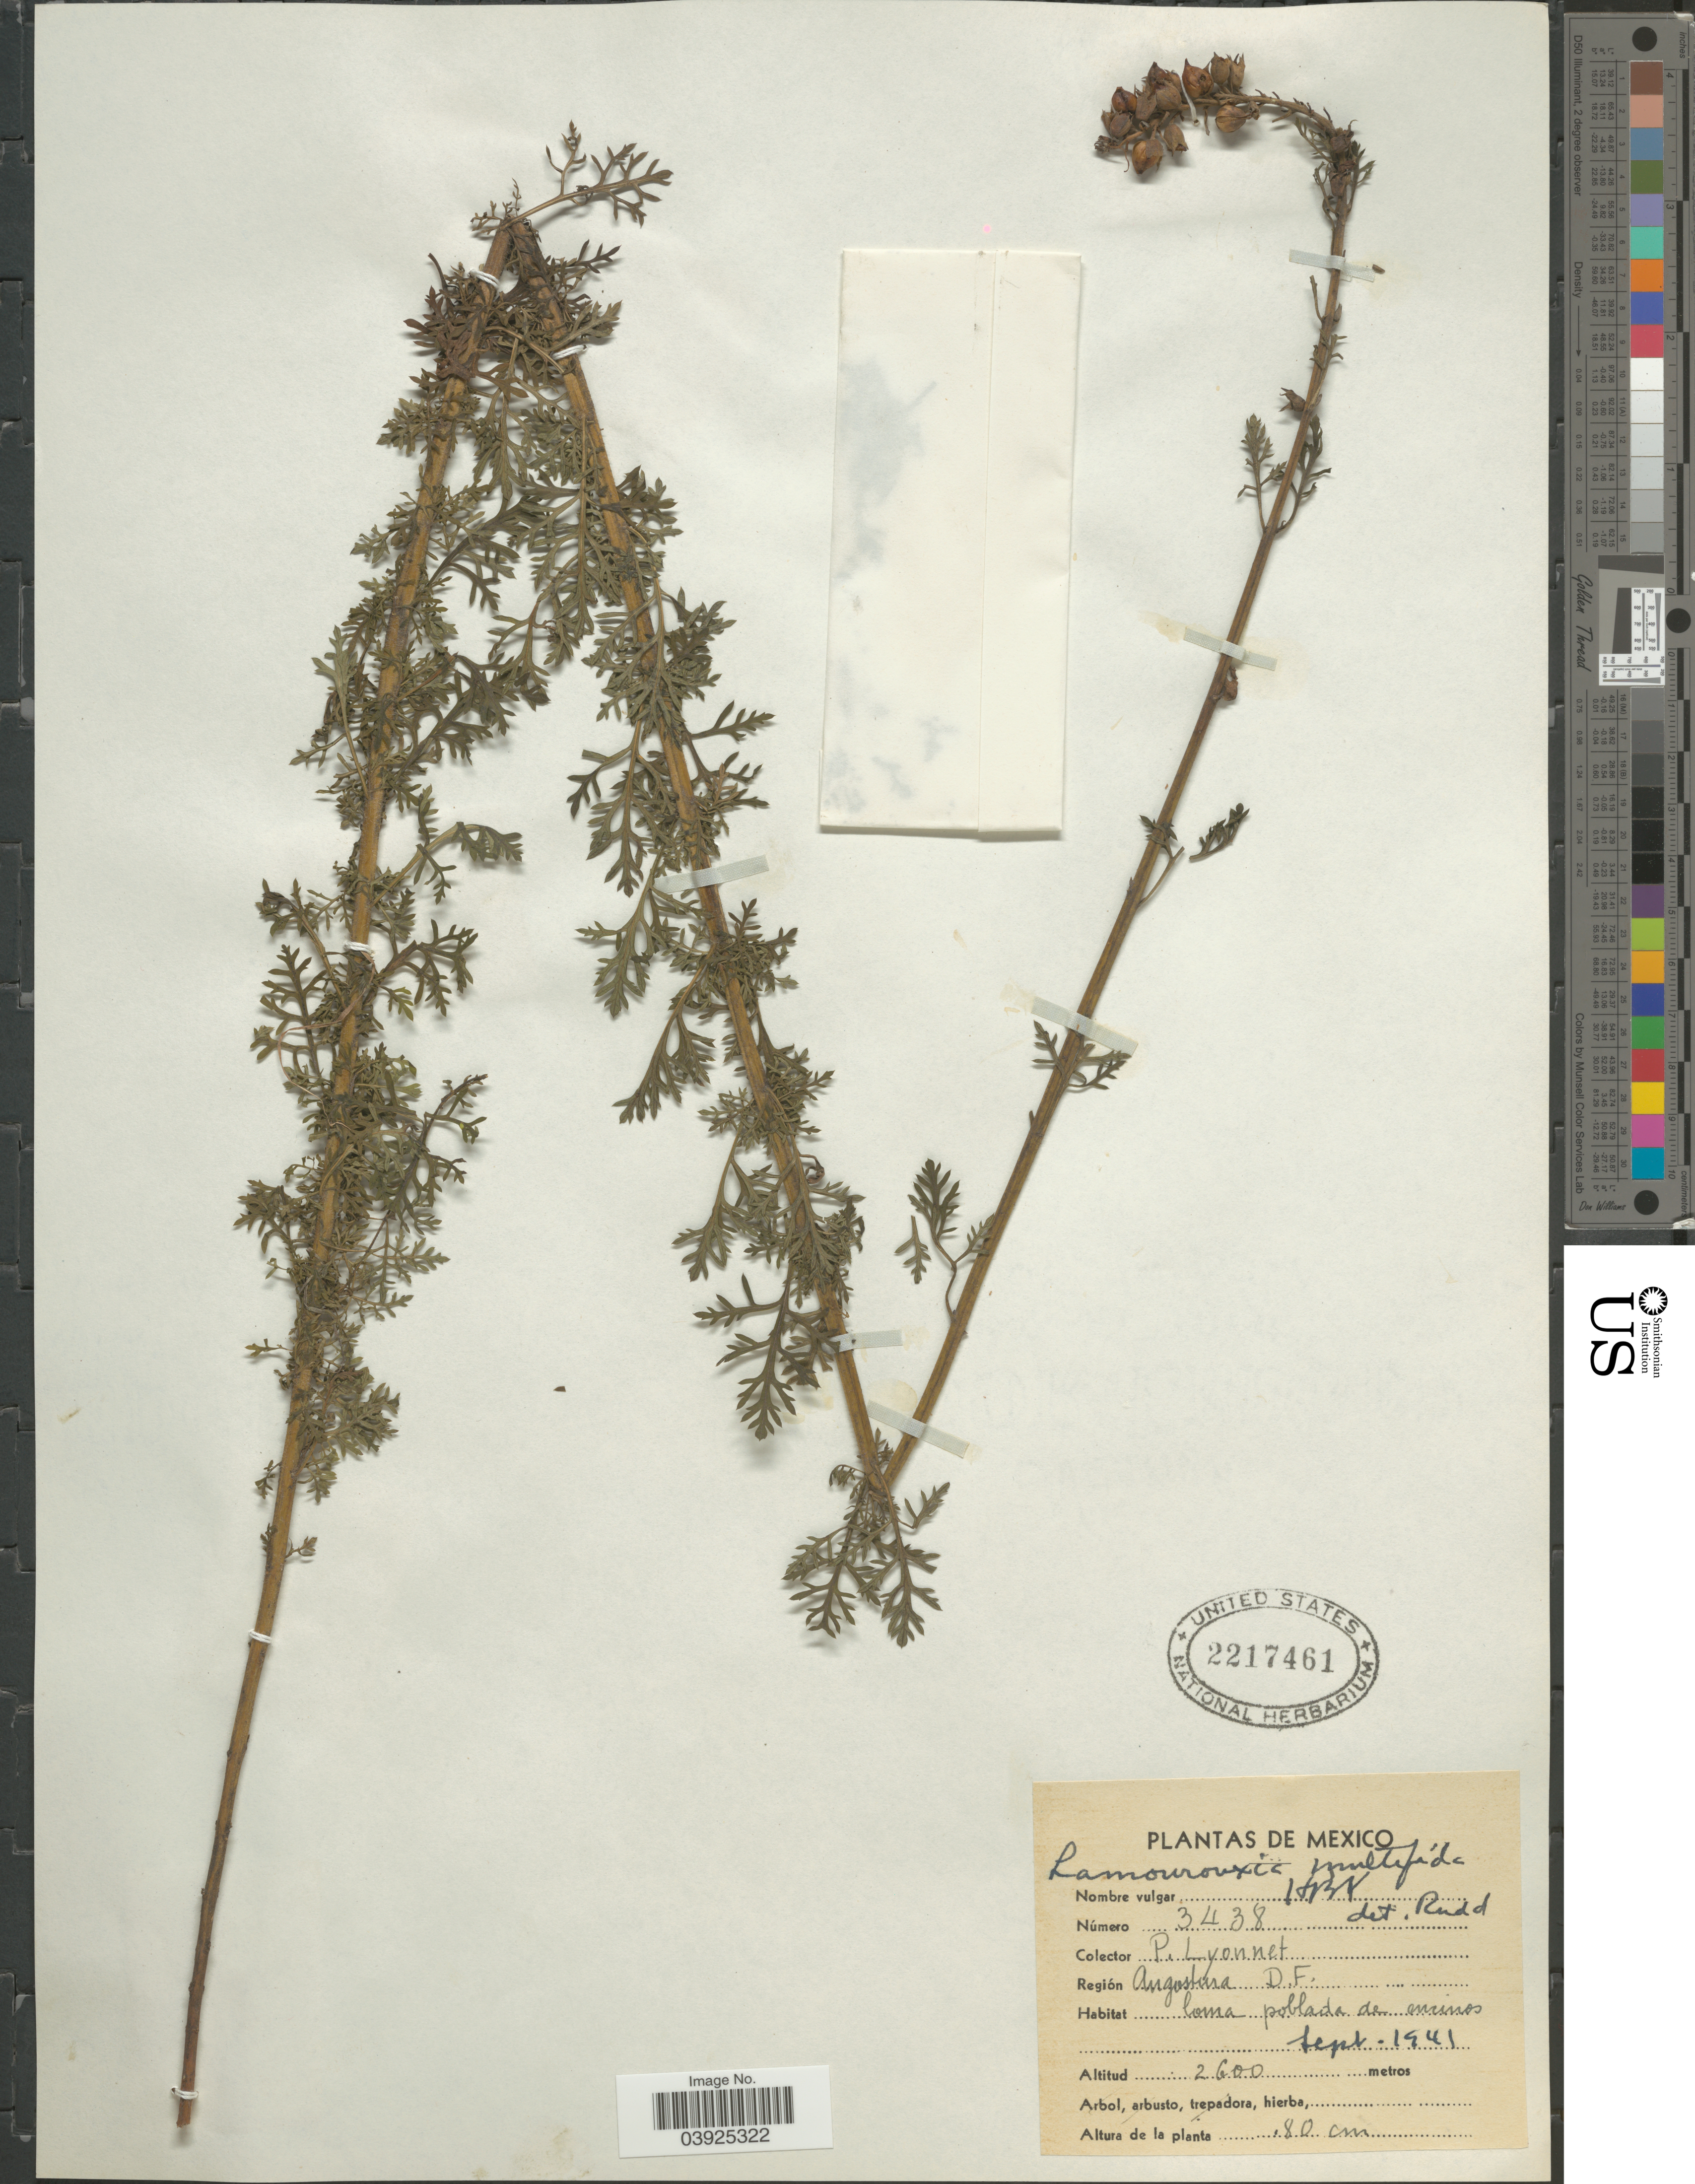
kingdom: Plantae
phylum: Tracheophyta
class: Magnoliopsida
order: Lamiales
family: Orobanchaceae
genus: Lamourouxia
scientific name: Lamourouxia multifida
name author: Kunth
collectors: P. Lyonnet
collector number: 3438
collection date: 1941-09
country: Mexico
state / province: Distrito Federal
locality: Región Angostura.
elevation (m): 2600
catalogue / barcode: US 2217461